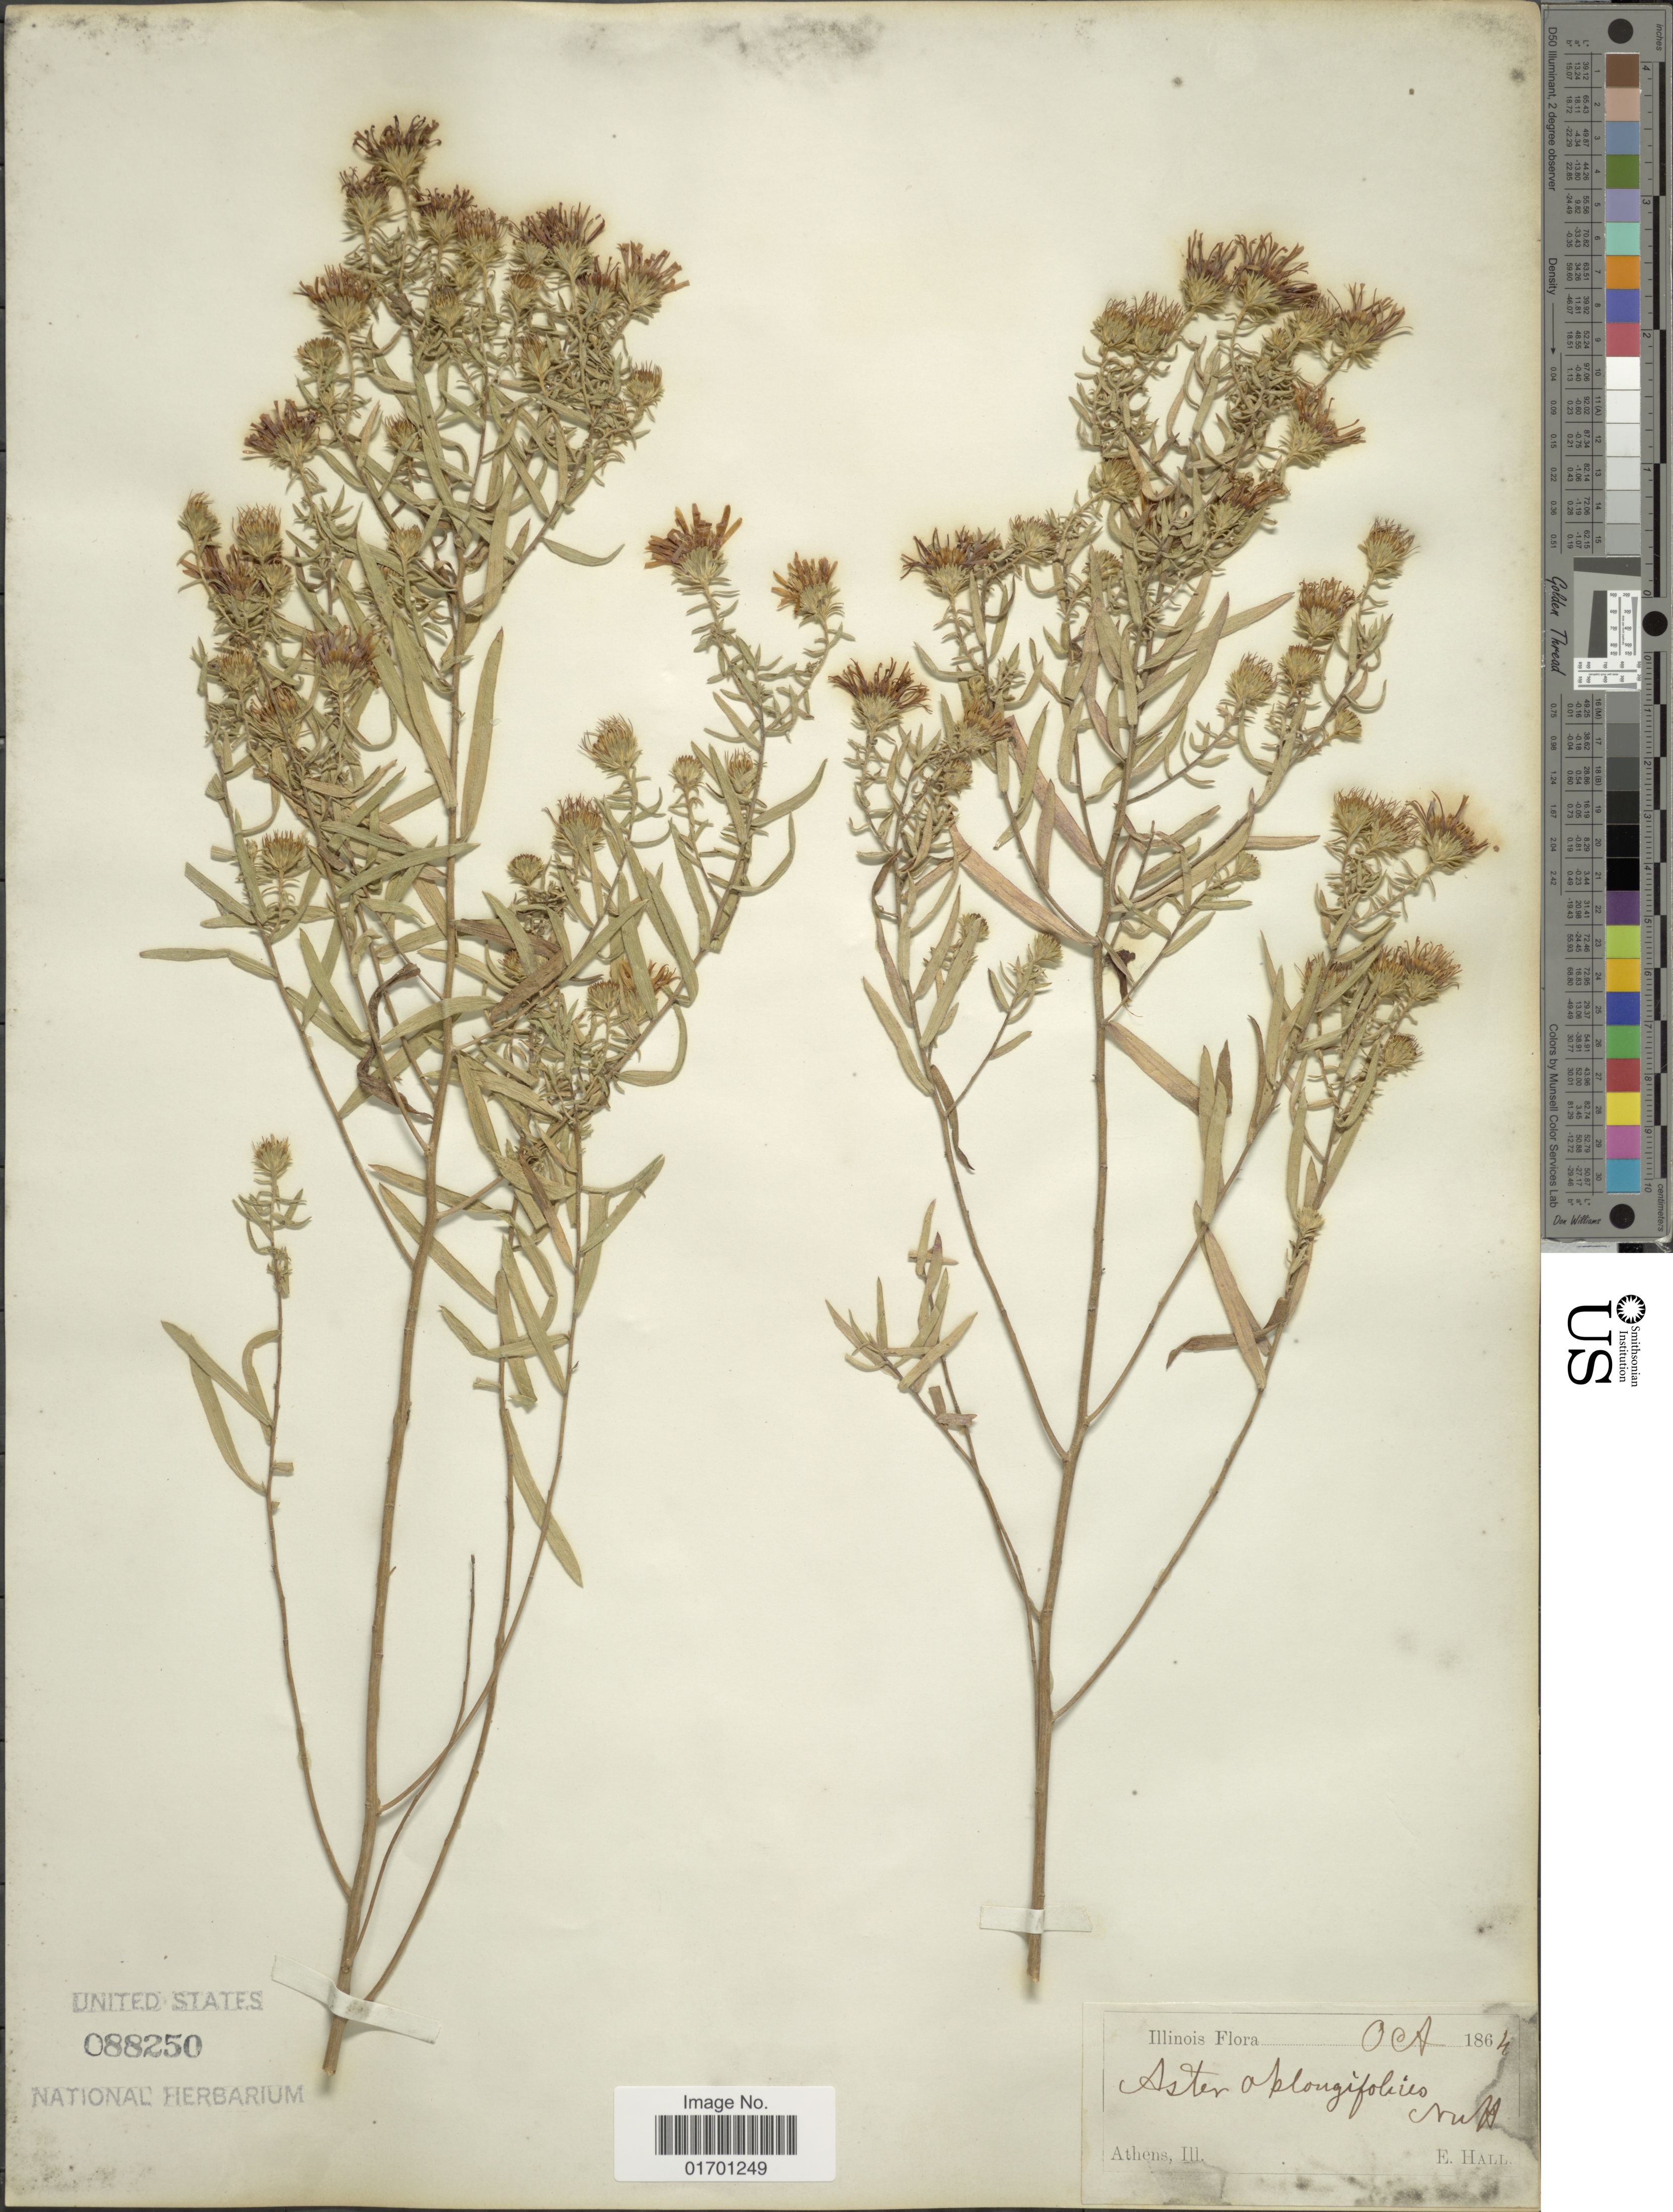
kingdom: Plantae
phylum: Tracheophyta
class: Magnoliopsida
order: Asterales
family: Asteraceae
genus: Symphyotrichum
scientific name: Symphyotrichum oblongifolium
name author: (Nutt.) G.L. Nesom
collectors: E. Hall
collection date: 1864-10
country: United States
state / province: Illinois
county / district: Menard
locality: Athens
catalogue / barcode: US 88250